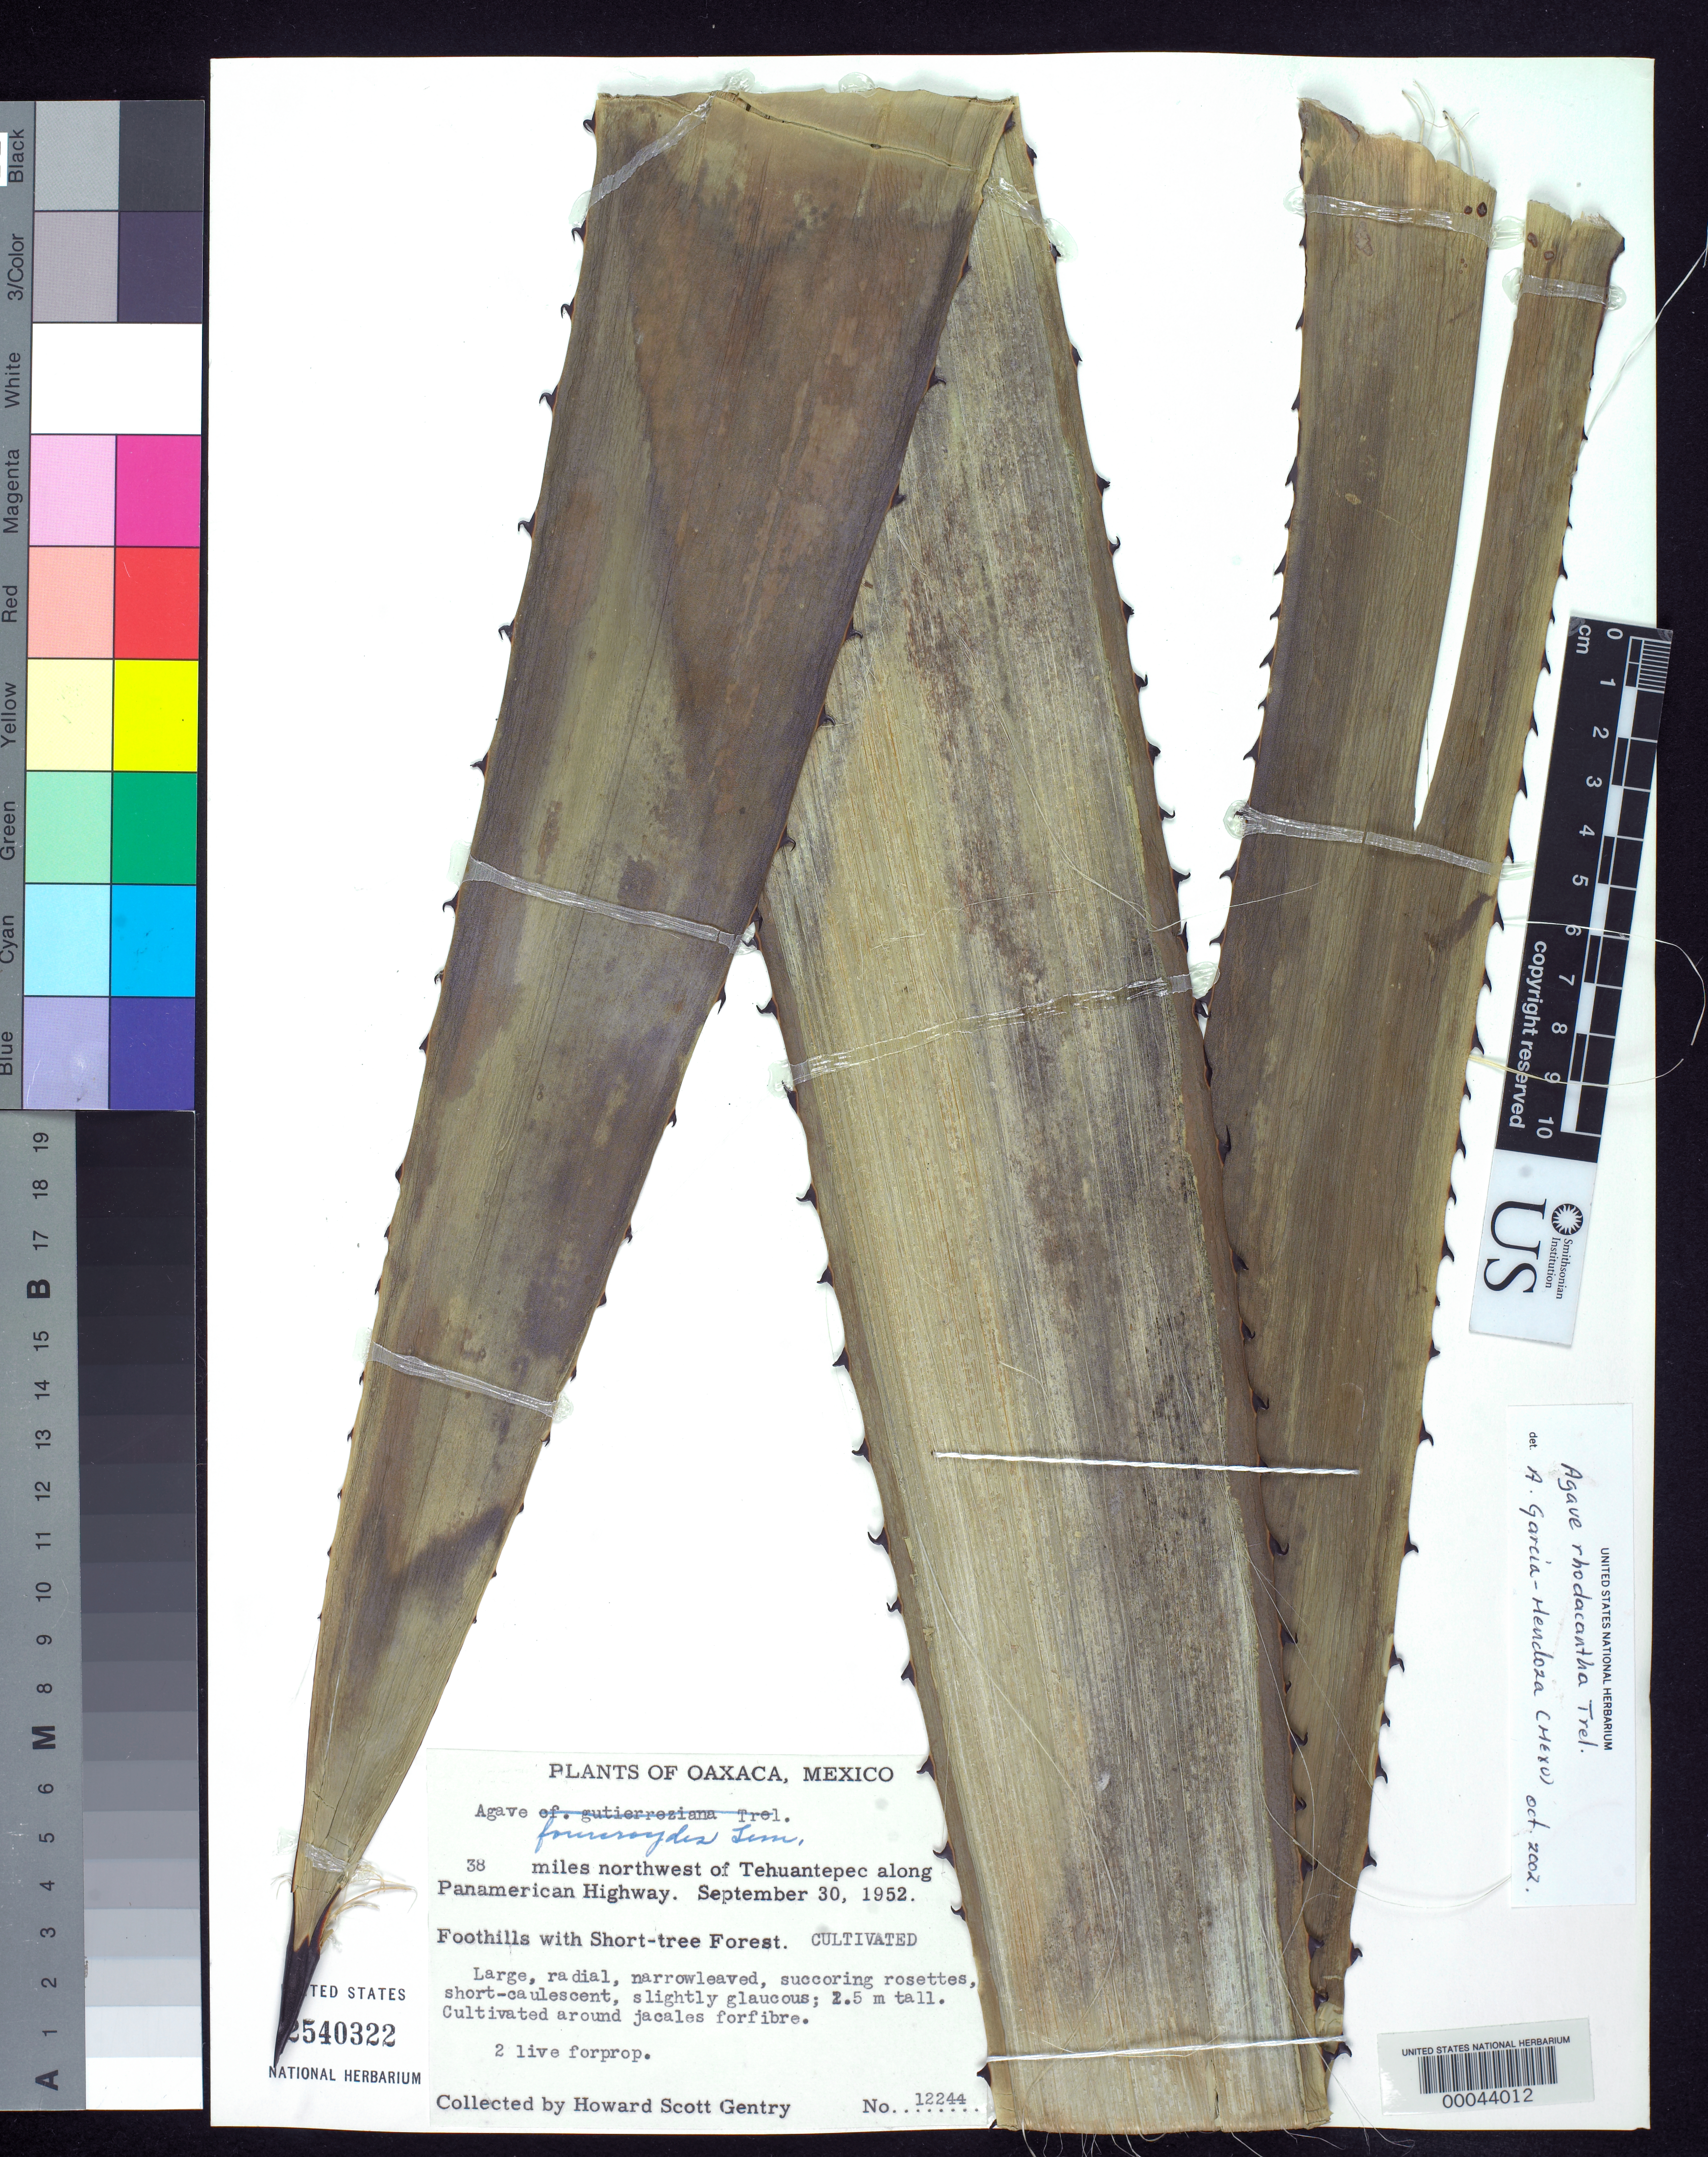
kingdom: Plantae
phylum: Tracheophyta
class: Liliopsida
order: Asparagales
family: Asparagaceae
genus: Agave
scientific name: Agave rhodacantha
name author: Trel.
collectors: H. S. Gentry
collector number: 12244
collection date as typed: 30 Sep 1952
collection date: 1952-09-30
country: Mexico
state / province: Oaxaca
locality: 38 mi NW of Tehuantepec along Pan American highway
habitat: Foothills with short tree forest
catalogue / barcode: US 2540322